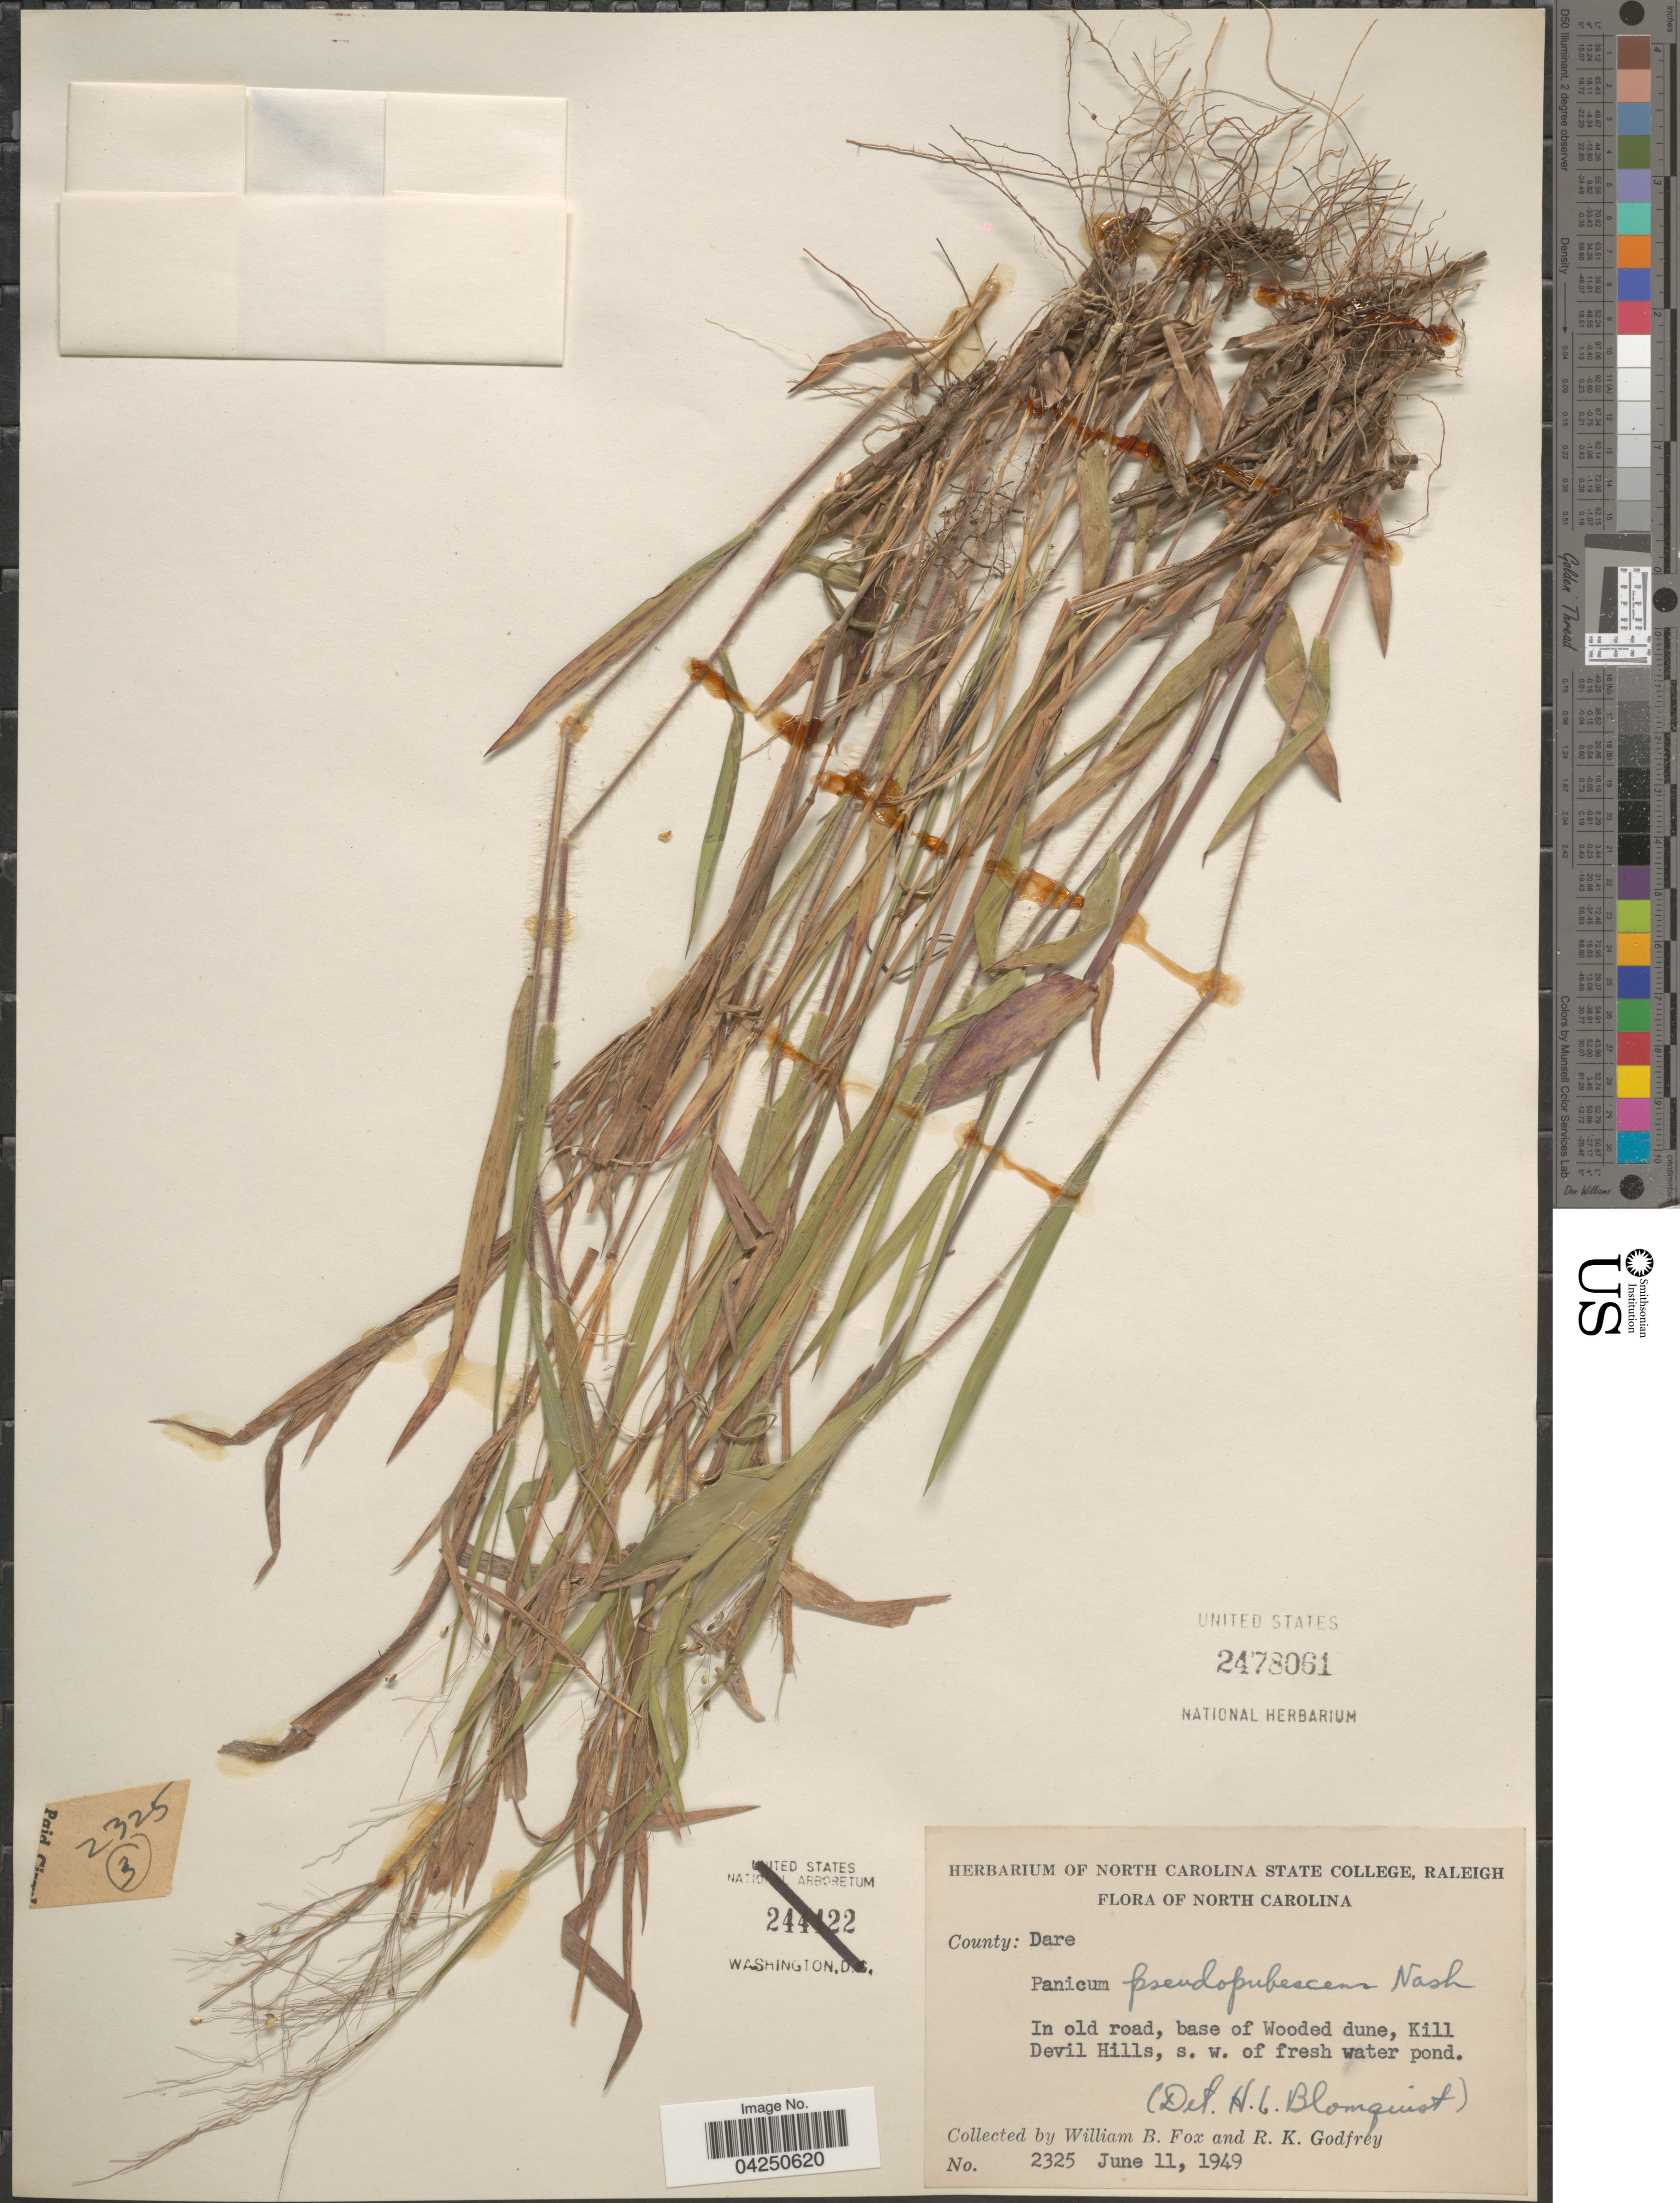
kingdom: Plantae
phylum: Tracheophyta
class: Liliopsida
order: Poales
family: Poaceae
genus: Dichanthelium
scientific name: Dichanthelium acuminatum var. acuminatum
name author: (Sw.) Gould & C.A. Clark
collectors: W. B. Fox & R. K. Godfrey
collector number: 2325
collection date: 1949-06-11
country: United States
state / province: North Carolina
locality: County: Dare. In old road, base of Wooded dune, Kill Devil Hills, s.w. of fresh water pond.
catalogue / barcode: US 2478061